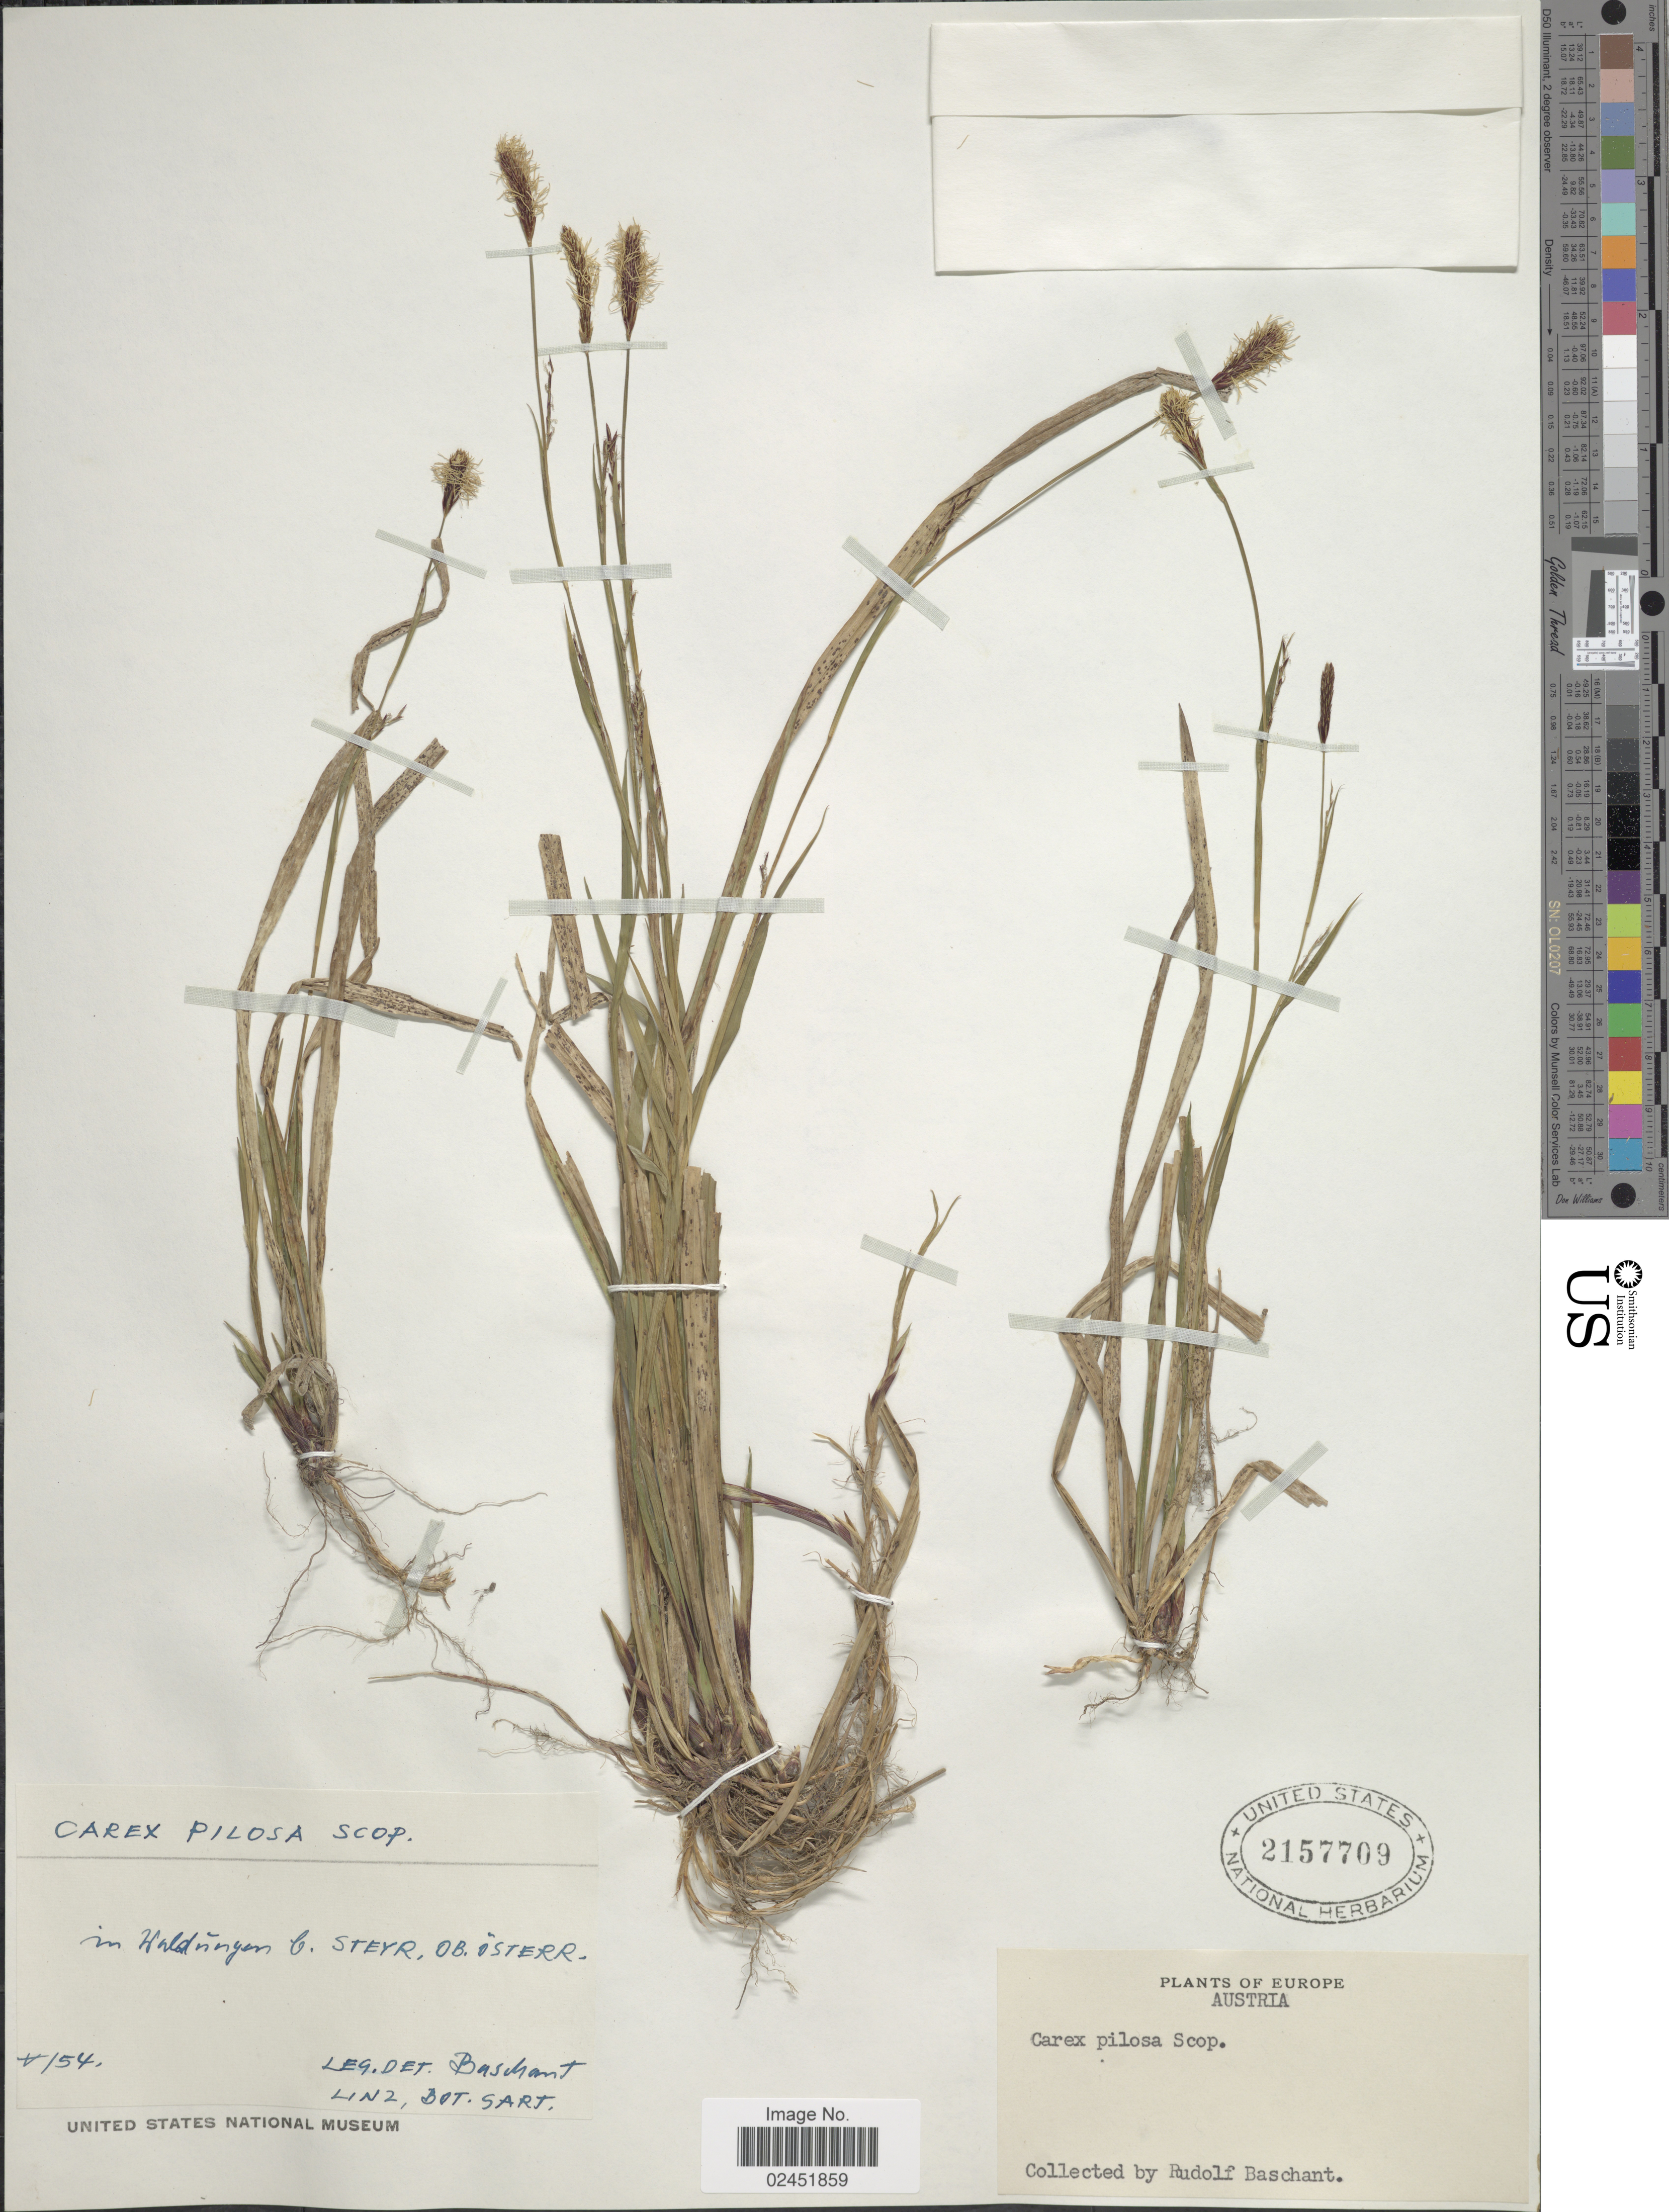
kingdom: Plantae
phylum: Tracheophyta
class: Liliopsida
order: Poales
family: Cyperaceae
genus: Carex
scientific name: Carex pilosa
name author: Scop.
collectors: R. Baschant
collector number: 154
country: Austria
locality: In Waldringen C. Steyr. Ob. Osterr.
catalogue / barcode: US 2157709